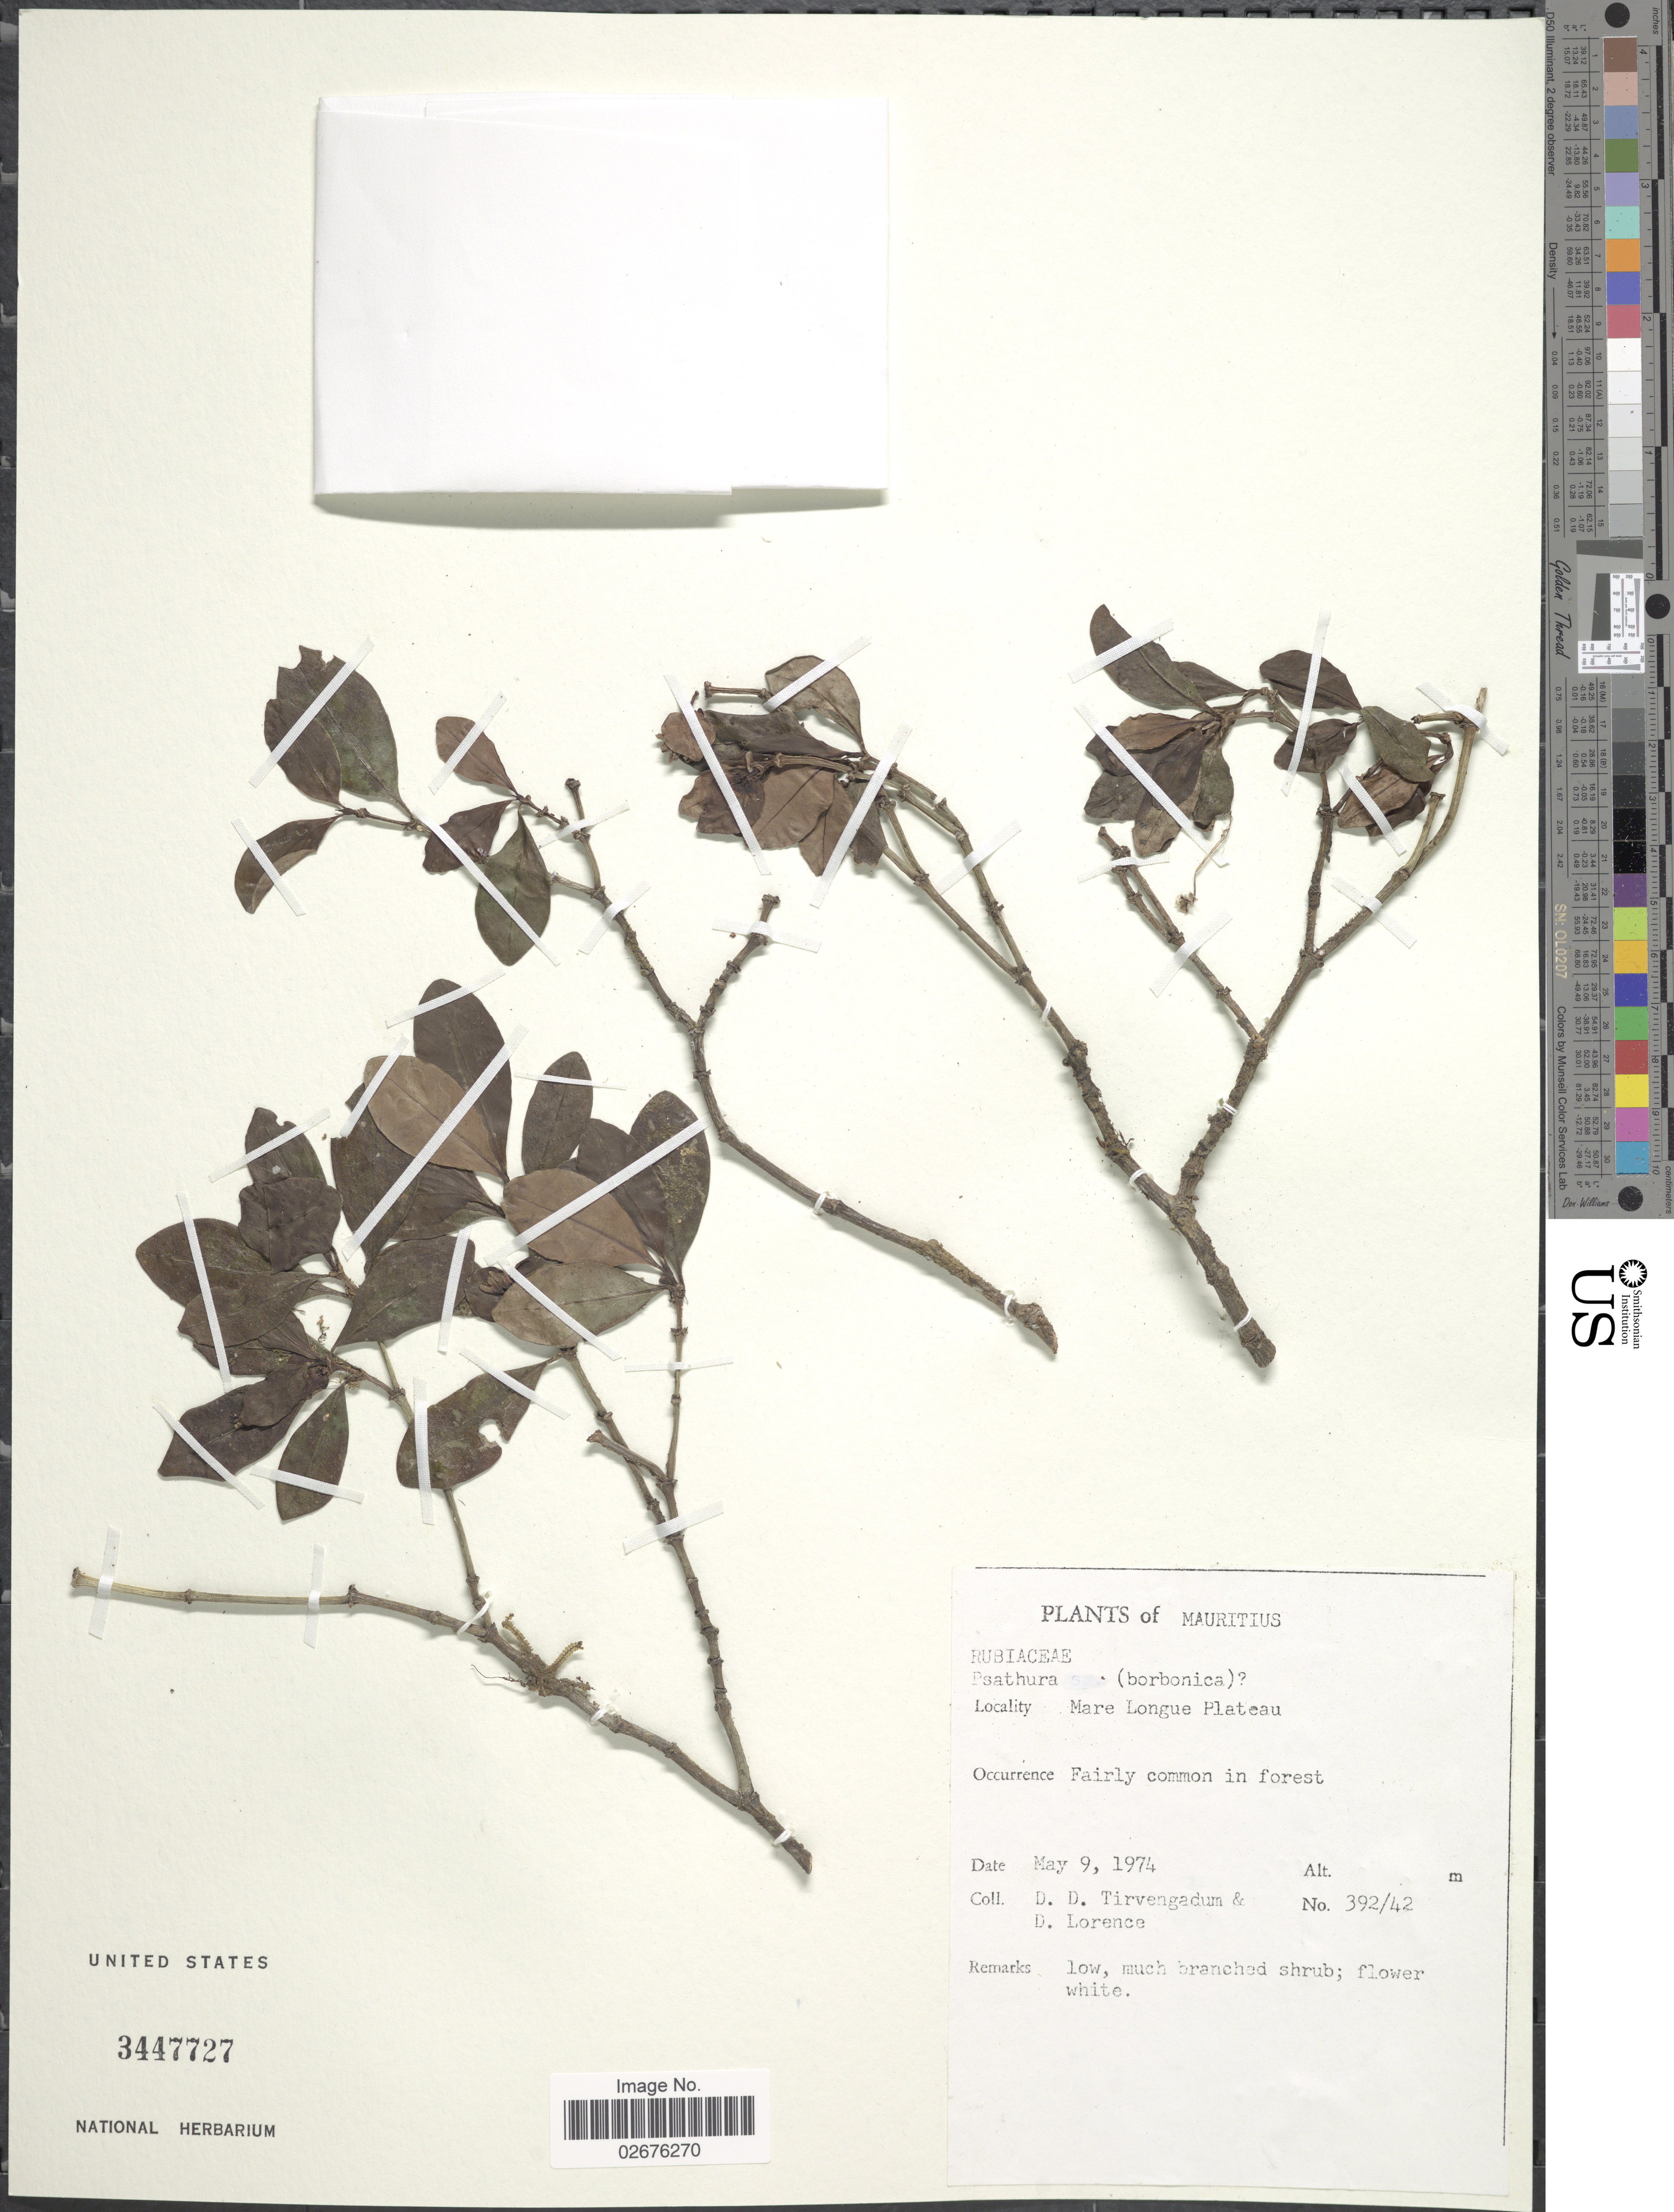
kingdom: Plantae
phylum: Tracheophyta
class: Magnoliopsida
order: Gentianales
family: Rubiaceae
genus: Psathura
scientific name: Psathura borbonica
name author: J.F. Gmel.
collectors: D. Tirvengadum & D. Lorence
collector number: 392/42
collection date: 1974-05-09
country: Mauritius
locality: Mare Longue Plateau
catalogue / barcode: US 3447727